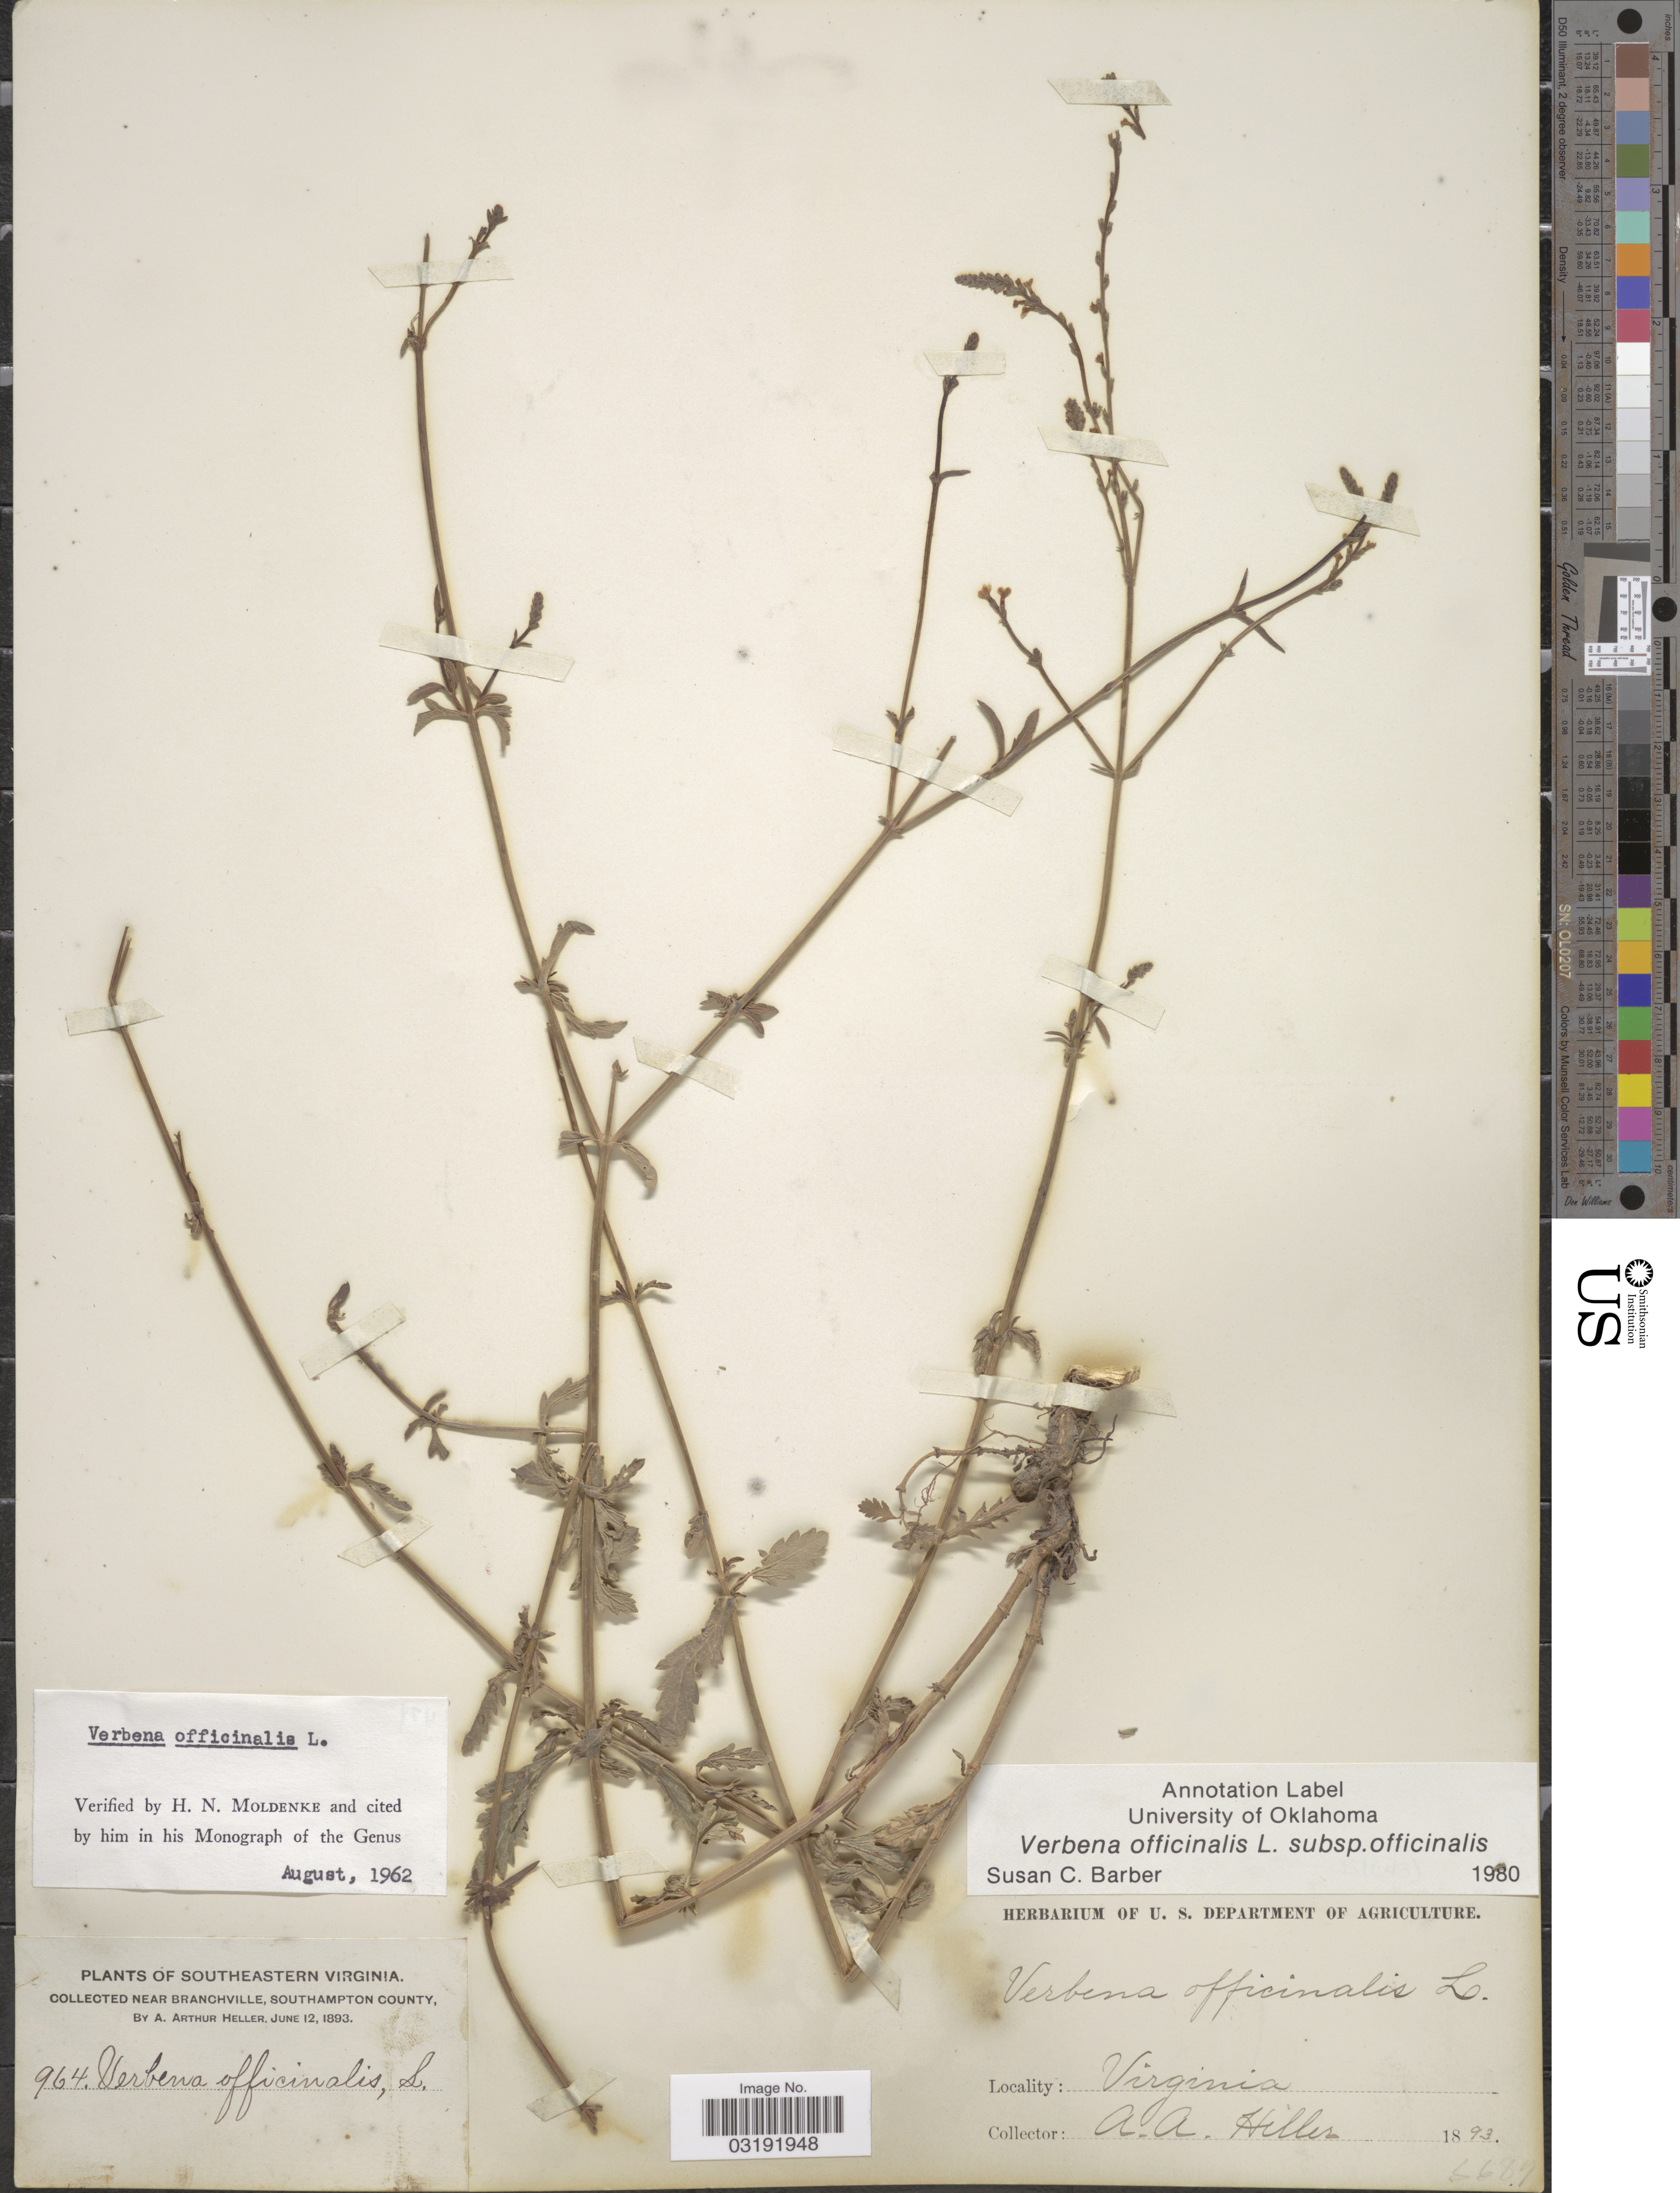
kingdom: Plantae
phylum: Tracheophyta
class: Magnoliopsida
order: Lamiales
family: Verbenaceae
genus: Verbena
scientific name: Verbena officinalis subsp. officinalis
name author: L.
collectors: A. A. Heller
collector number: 964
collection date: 1893-06-12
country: United States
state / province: Virginia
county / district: Southampton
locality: Southeastern Virginia, near Branchville, Southampton County.